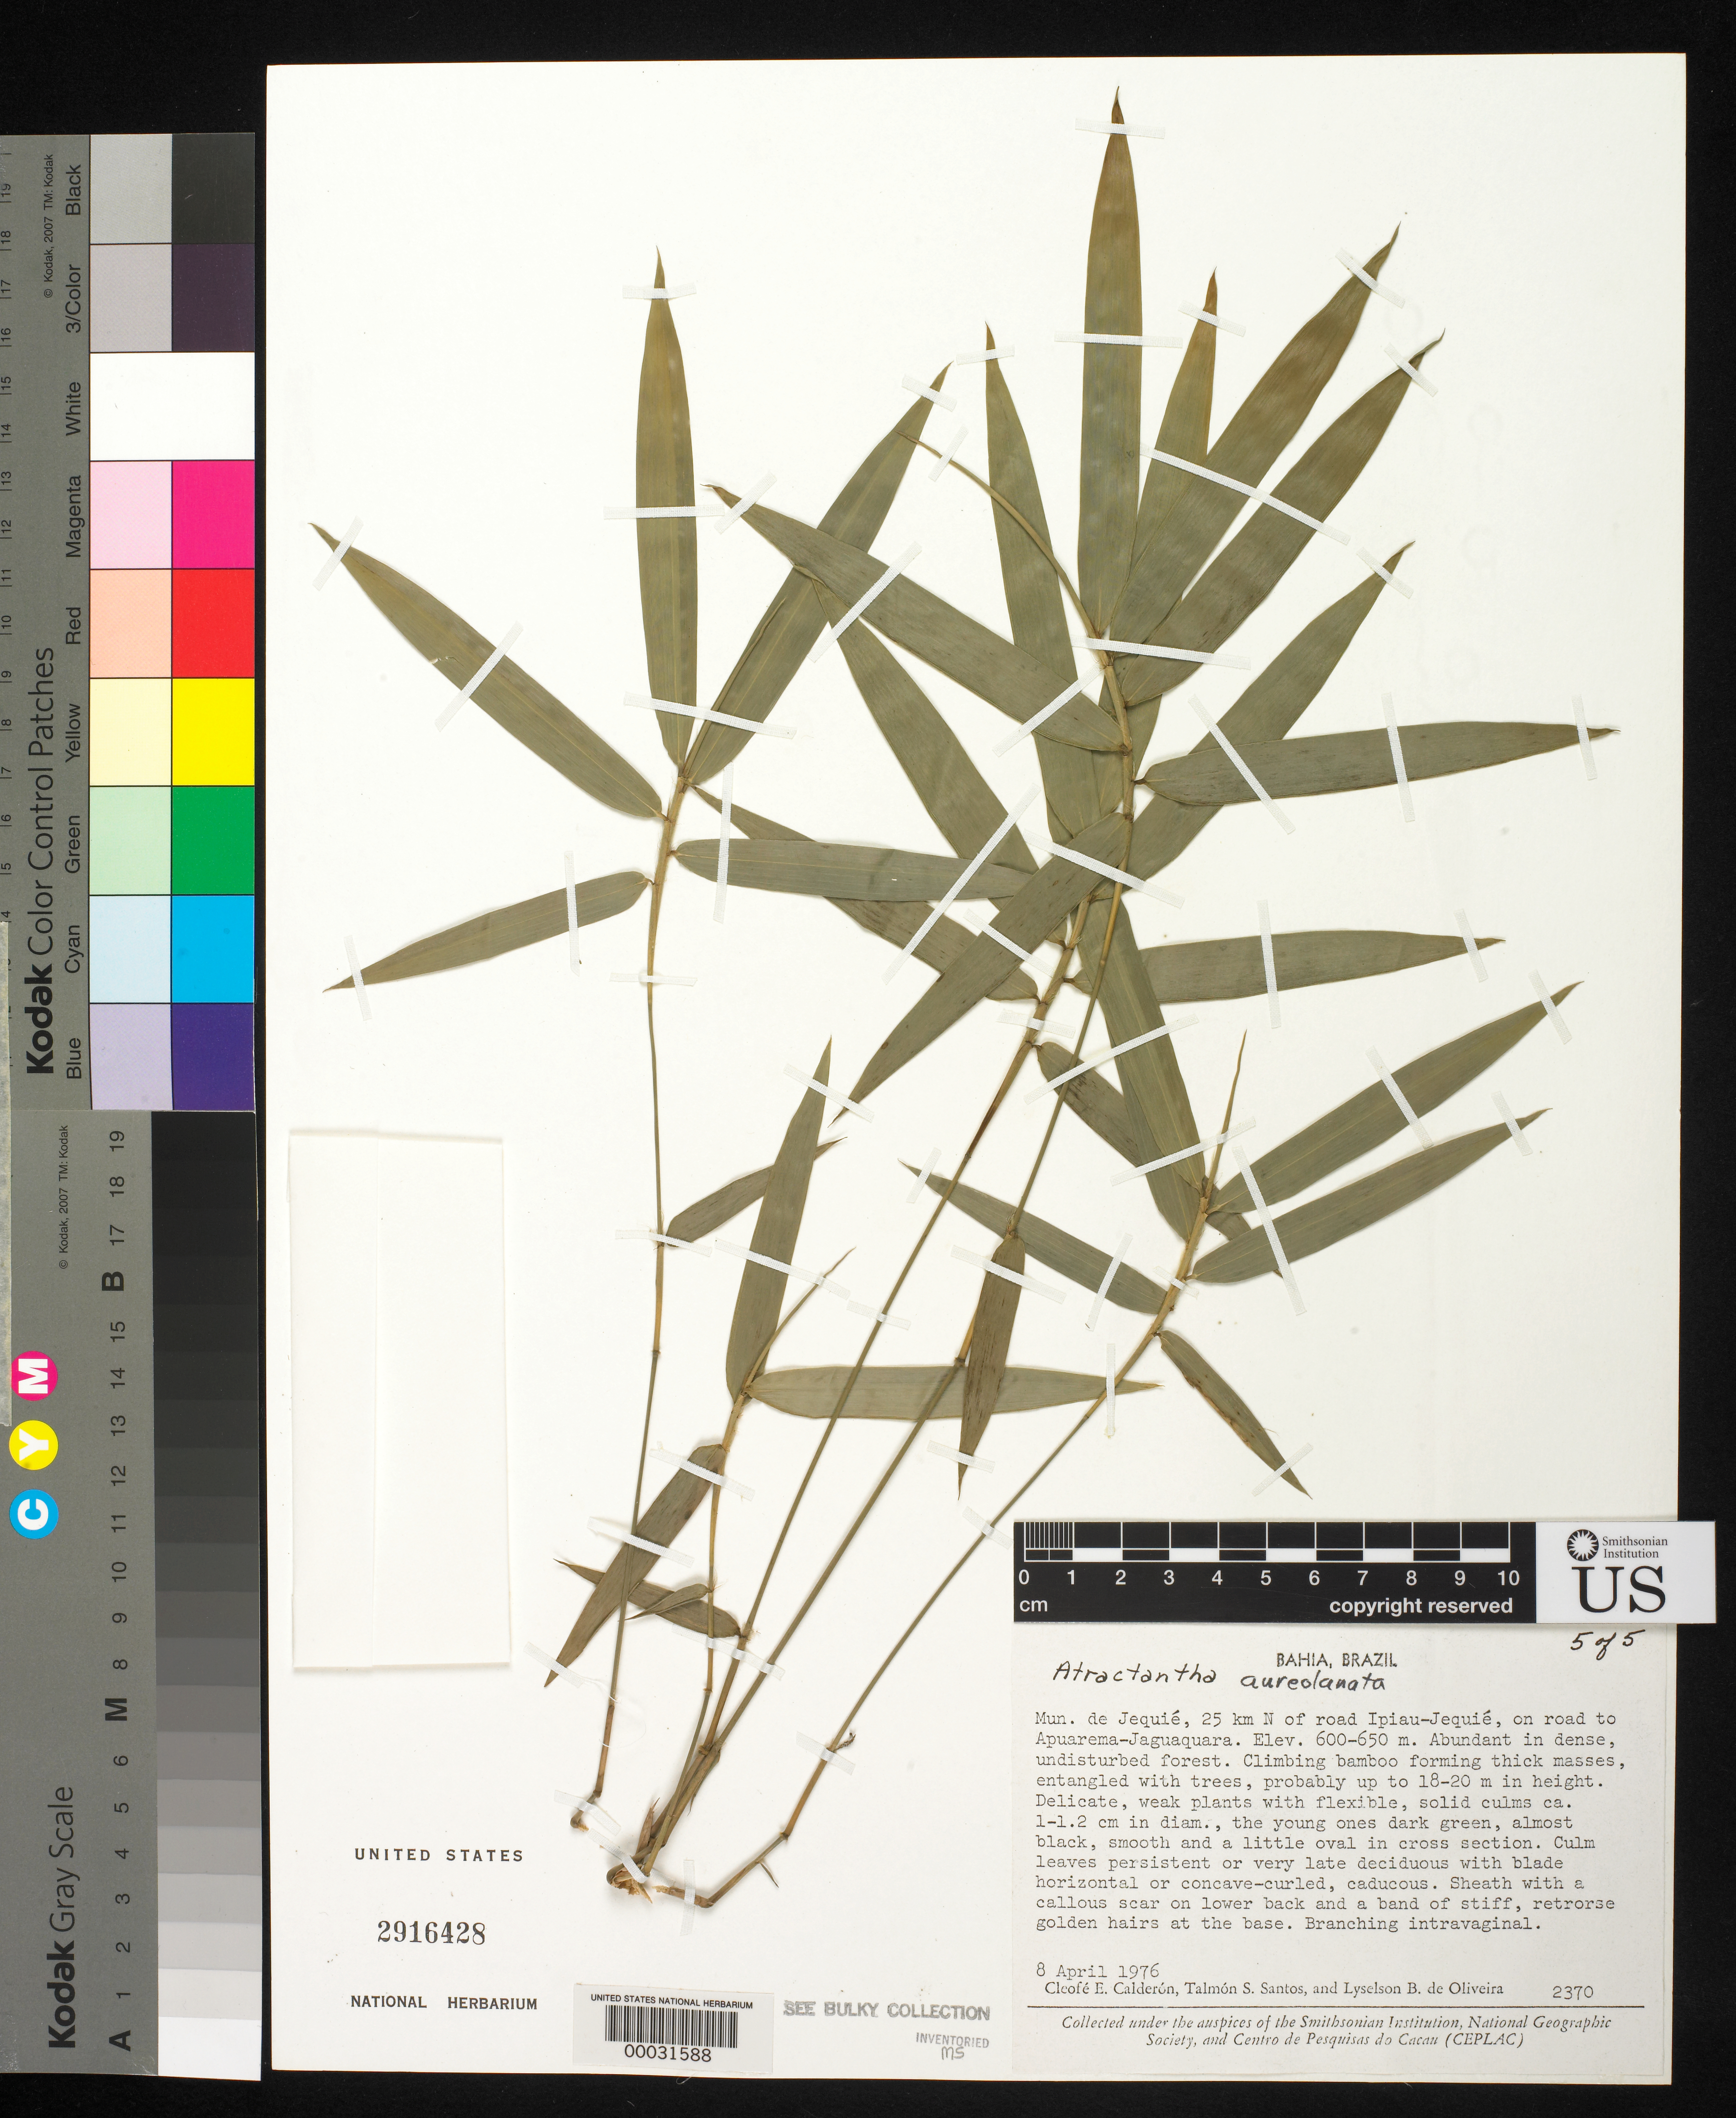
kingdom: Plantae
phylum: Tracheophyta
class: Liliopsida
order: Poales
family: Poaceae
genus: Atractantha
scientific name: Atractantha aureolanata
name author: Judz.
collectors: C. E. Calderón, T. S. Santos & L. de Oliveira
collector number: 2370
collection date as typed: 08 Apr 1976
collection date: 1976-04-08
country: Brazil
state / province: Bahia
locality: Jequie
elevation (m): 600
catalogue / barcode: US 2916428